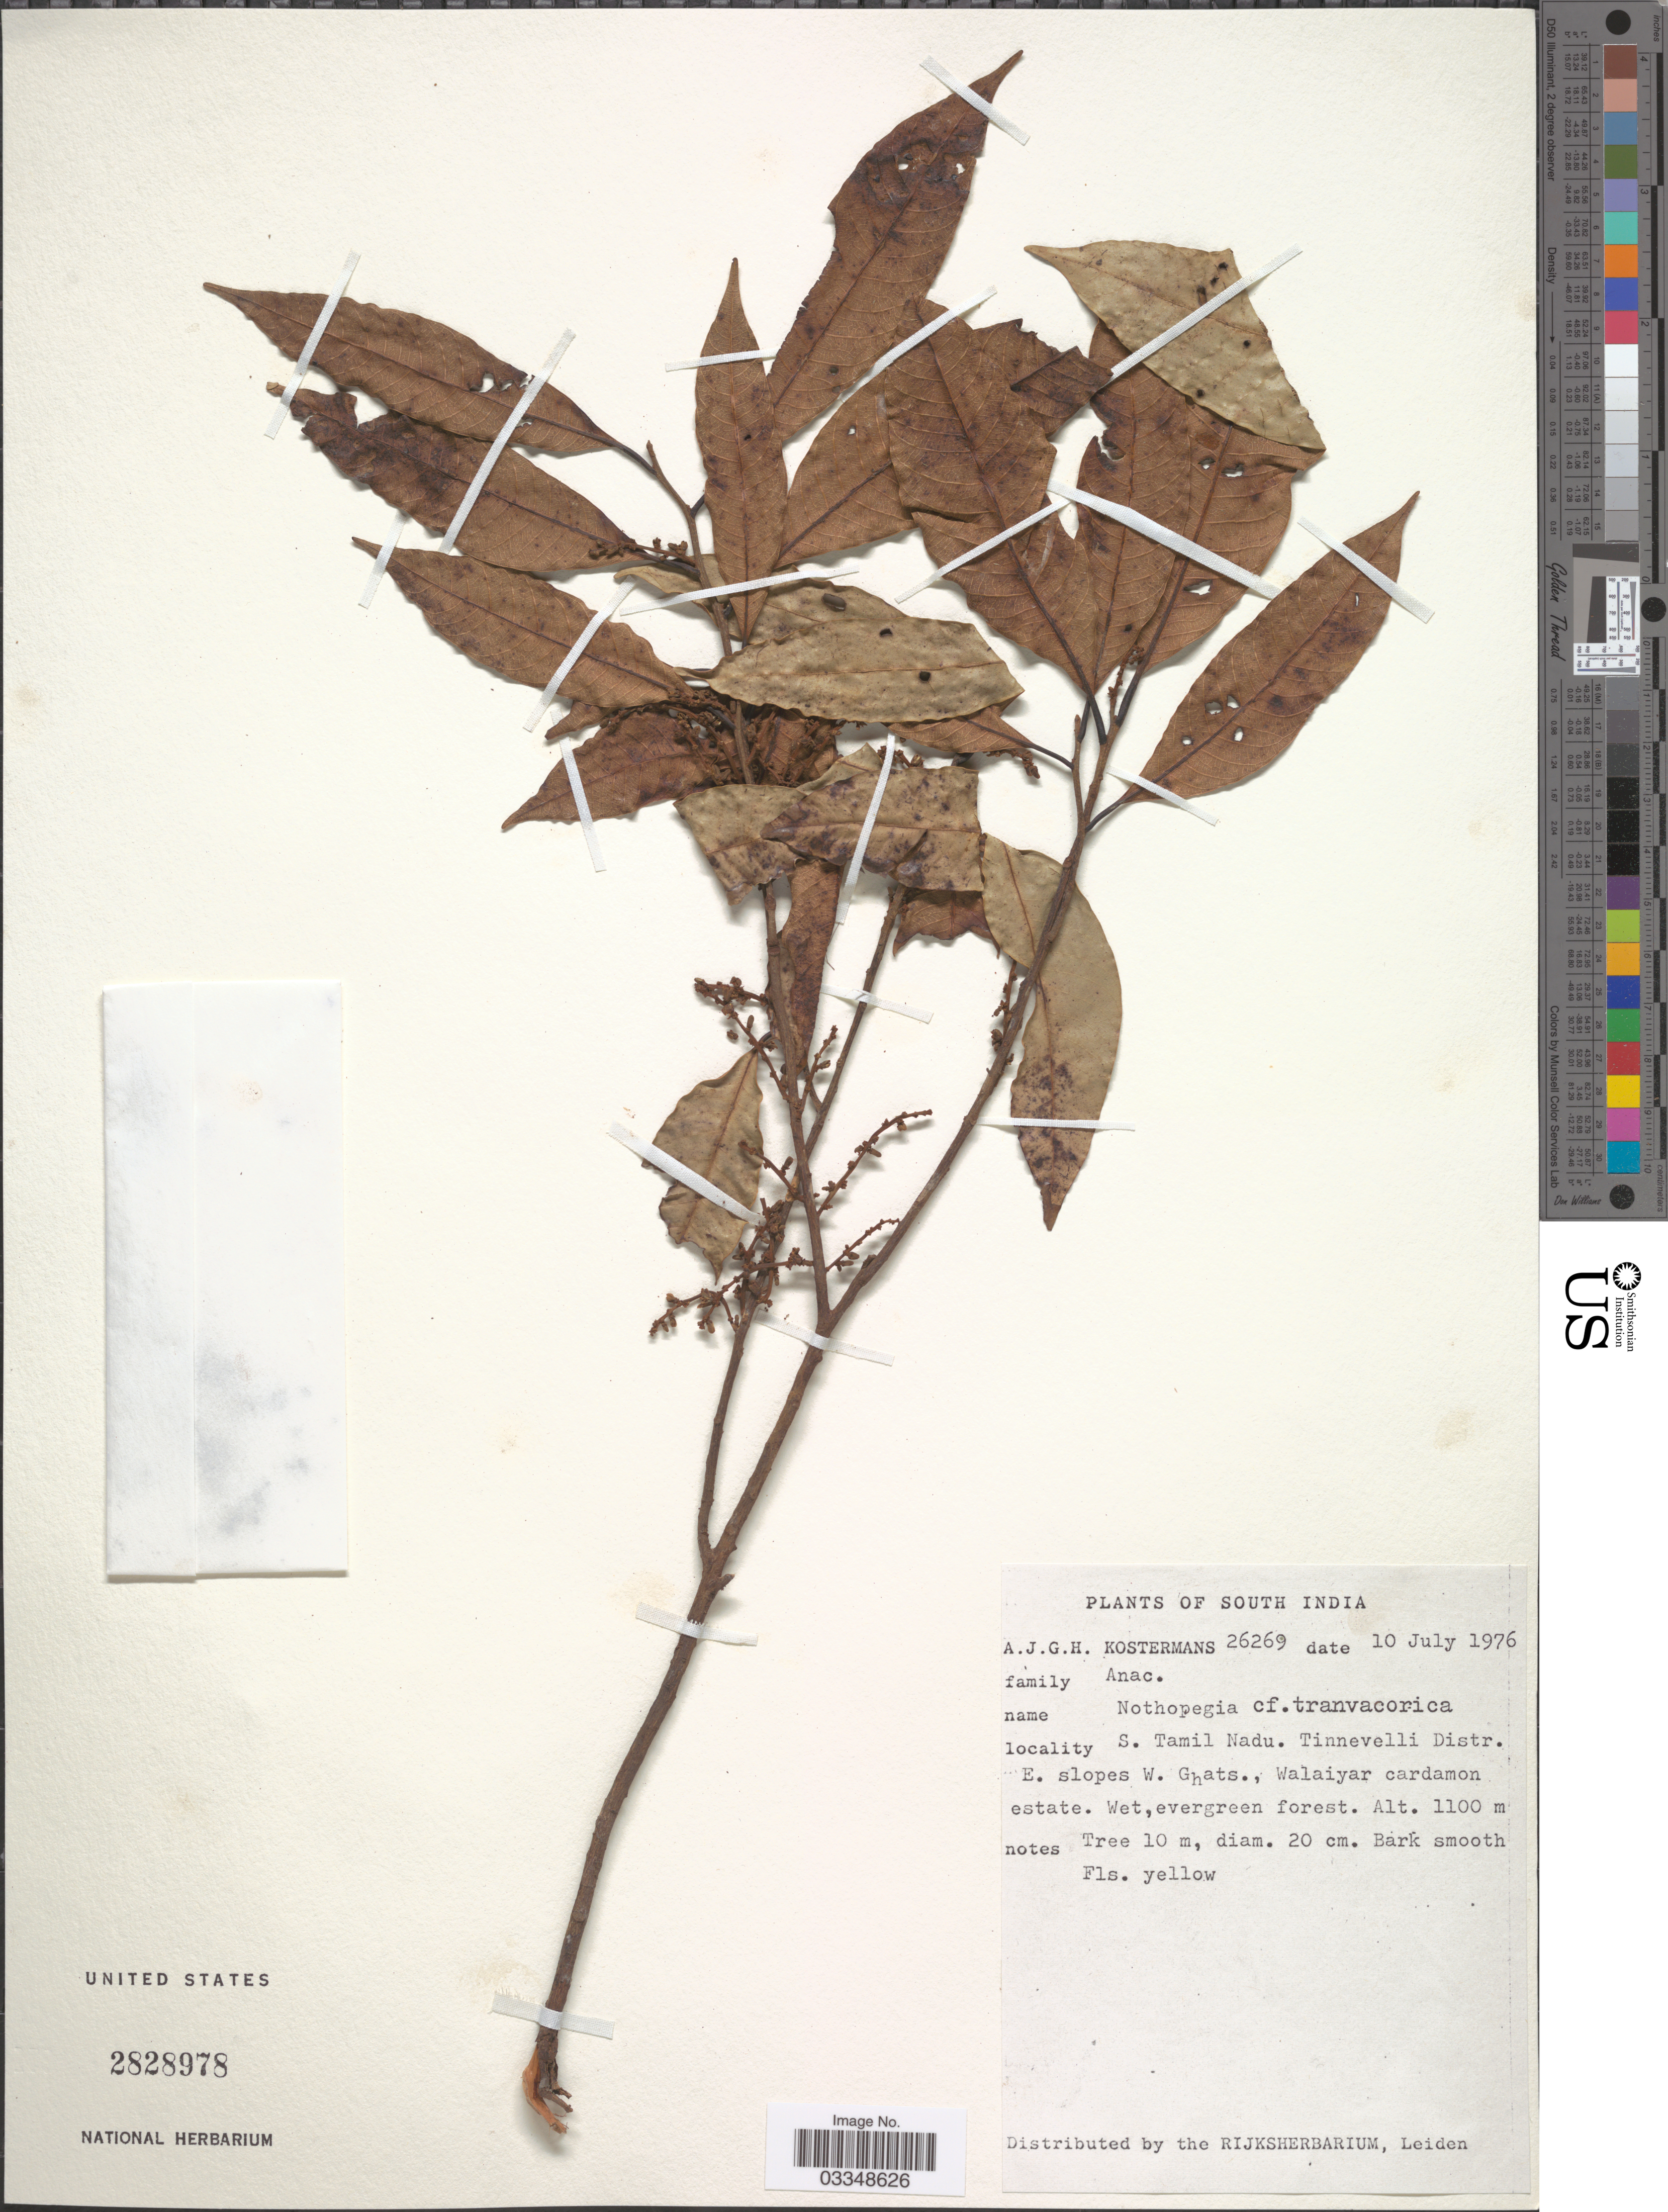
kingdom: Plantae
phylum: Tracheophyta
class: Magnoliopsida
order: Sapindales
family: Anacardiaceae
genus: Nothopegia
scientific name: Nothopegia travancorica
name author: Bedd. ex Hook. f.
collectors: A. J. G. Kostermans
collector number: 26269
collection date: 1976-07-10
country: India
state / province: Tamil Nadu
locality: South India. S. Tamil Nadu. Tinnevelli Distr. E. slopes W. Ghats., Walaiyar cardamon estate.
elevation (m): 1100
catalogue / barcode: US 2828978